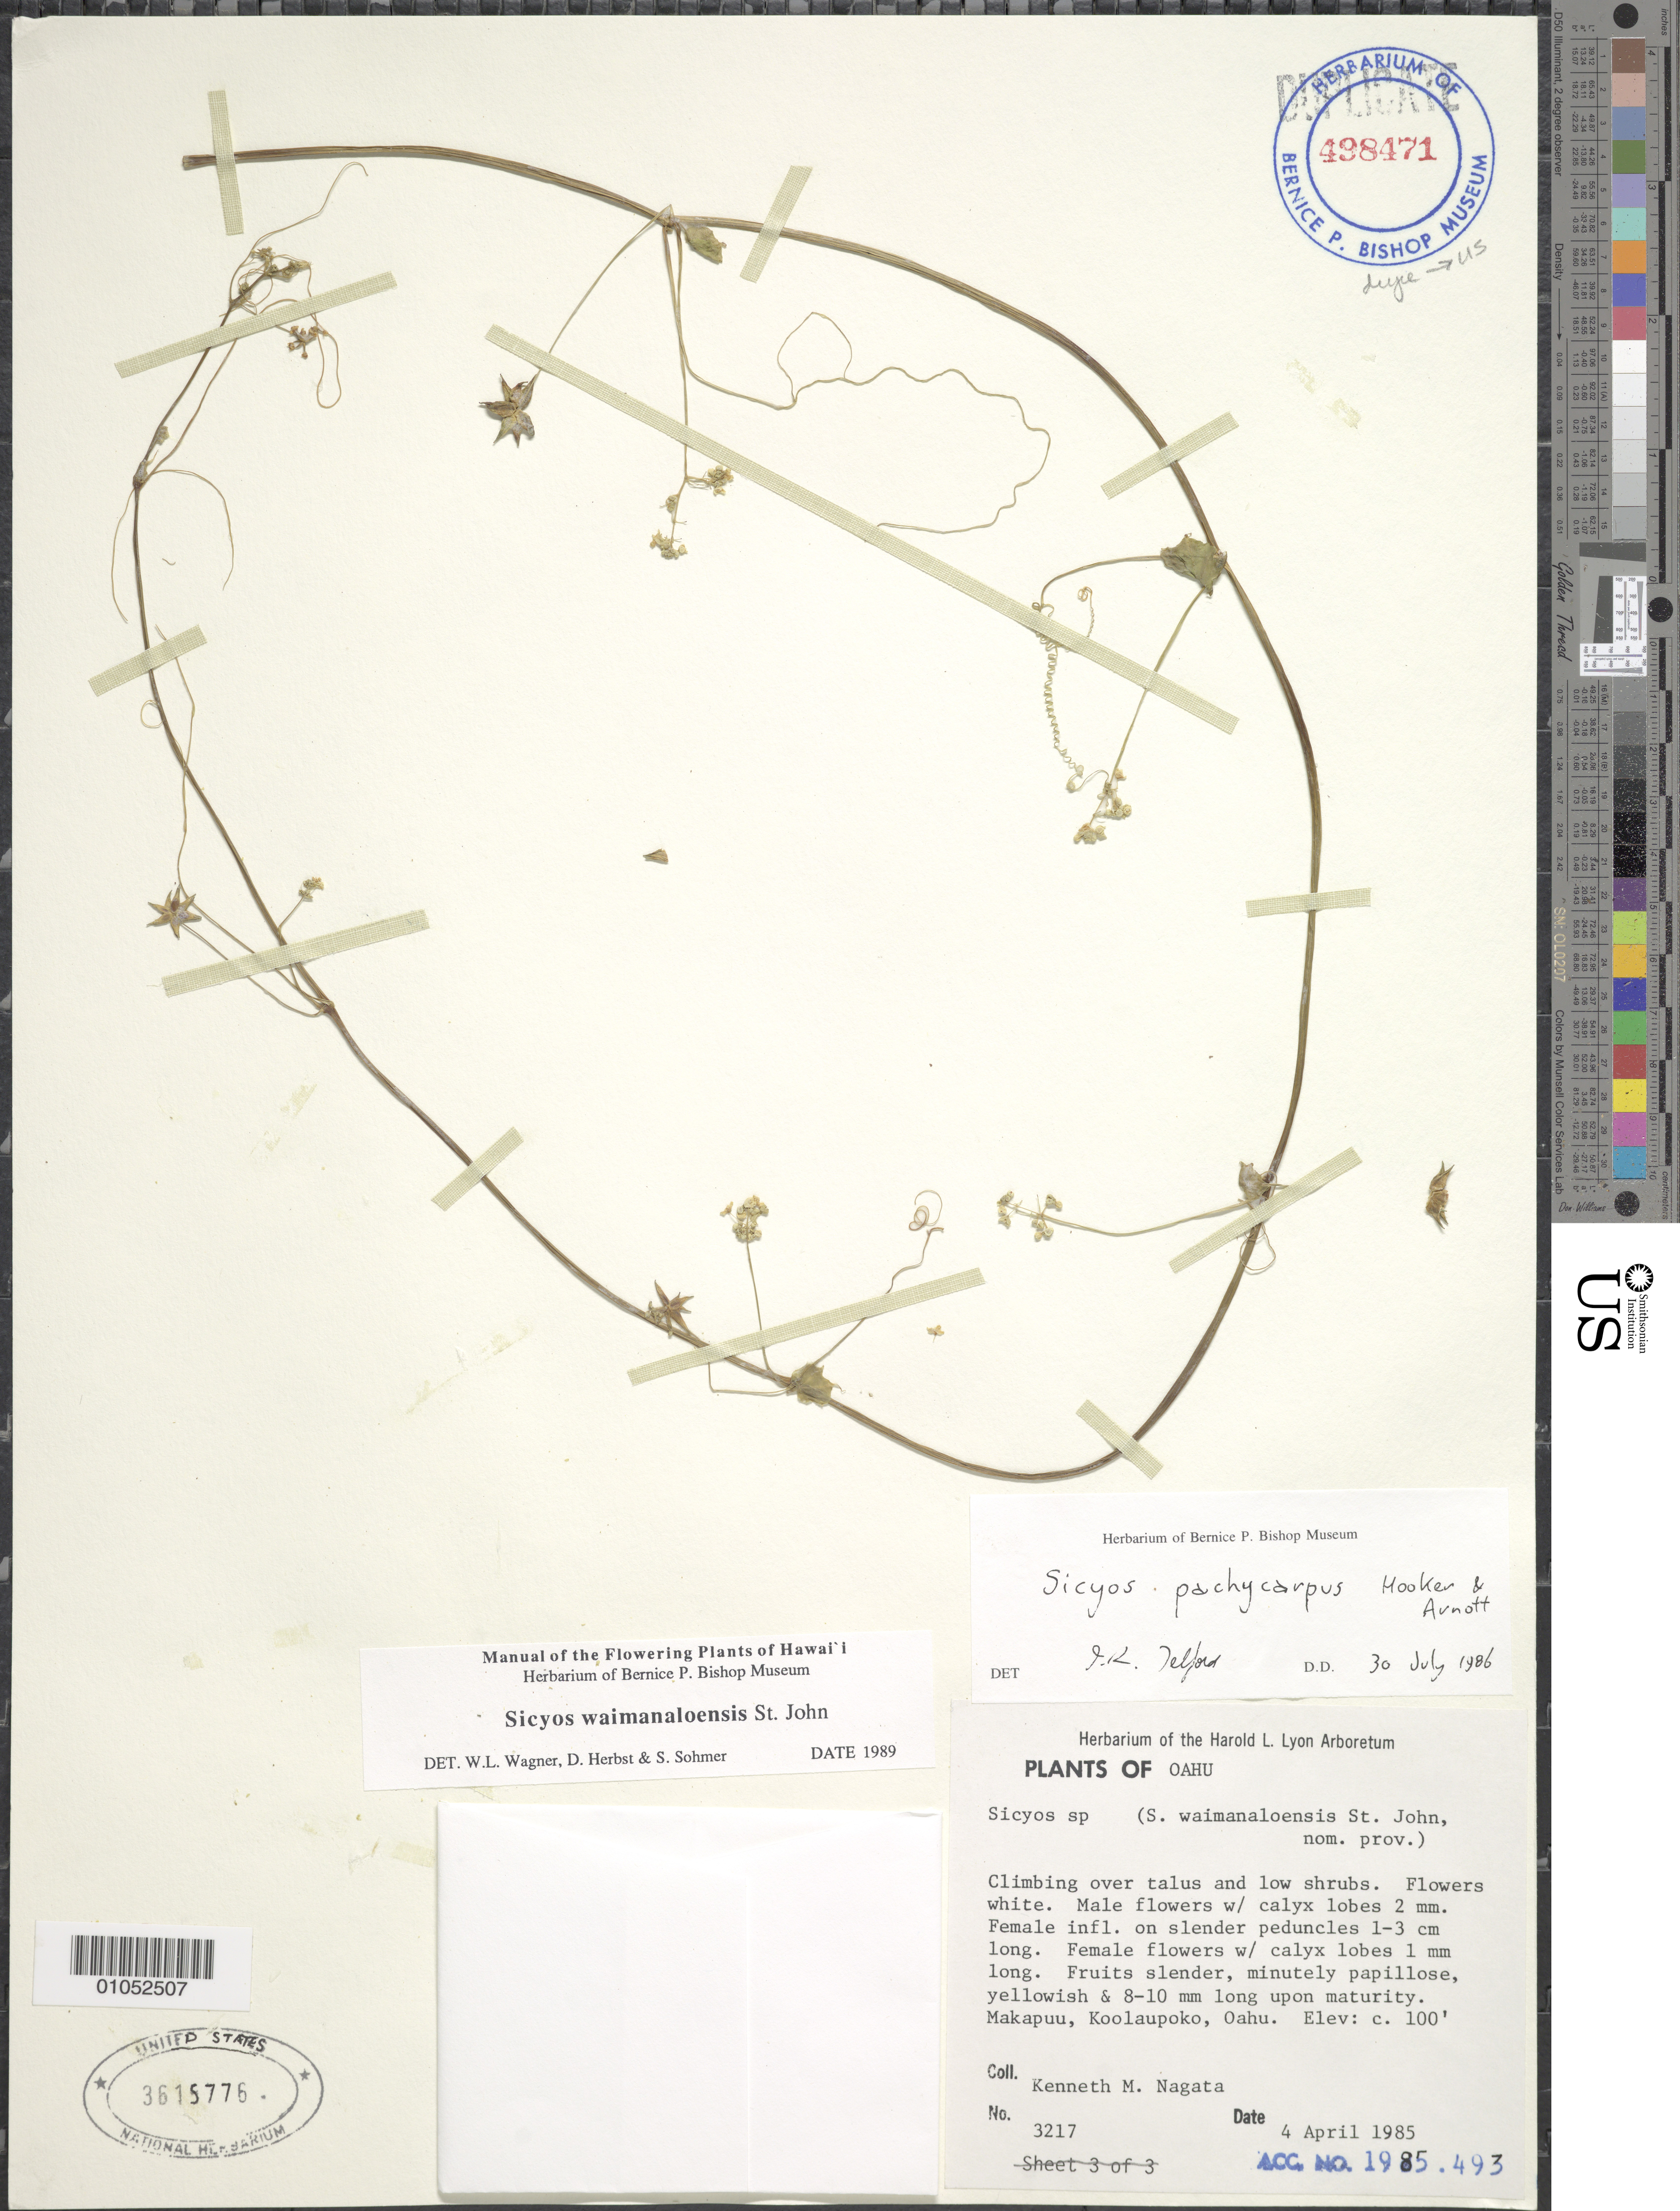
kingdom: Plantae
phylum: Tracheophyta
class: Magnoliopsida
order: Cucurbitales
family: Cucurbitaceae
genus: Sicyos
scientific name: Sicyos waimanaloensis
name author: H. St. John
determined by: Herbst, D. R.; Sohmer, S. H.; Wagner, W. L.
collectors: K. Nagata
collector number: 3217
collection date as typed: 4 Apr 1985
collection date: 1985-04-04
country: United States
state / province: Hawaii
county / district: Honolulu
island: Oahu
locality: Makapuu, Koolaupoko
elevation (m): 30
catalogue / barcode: US 3615776